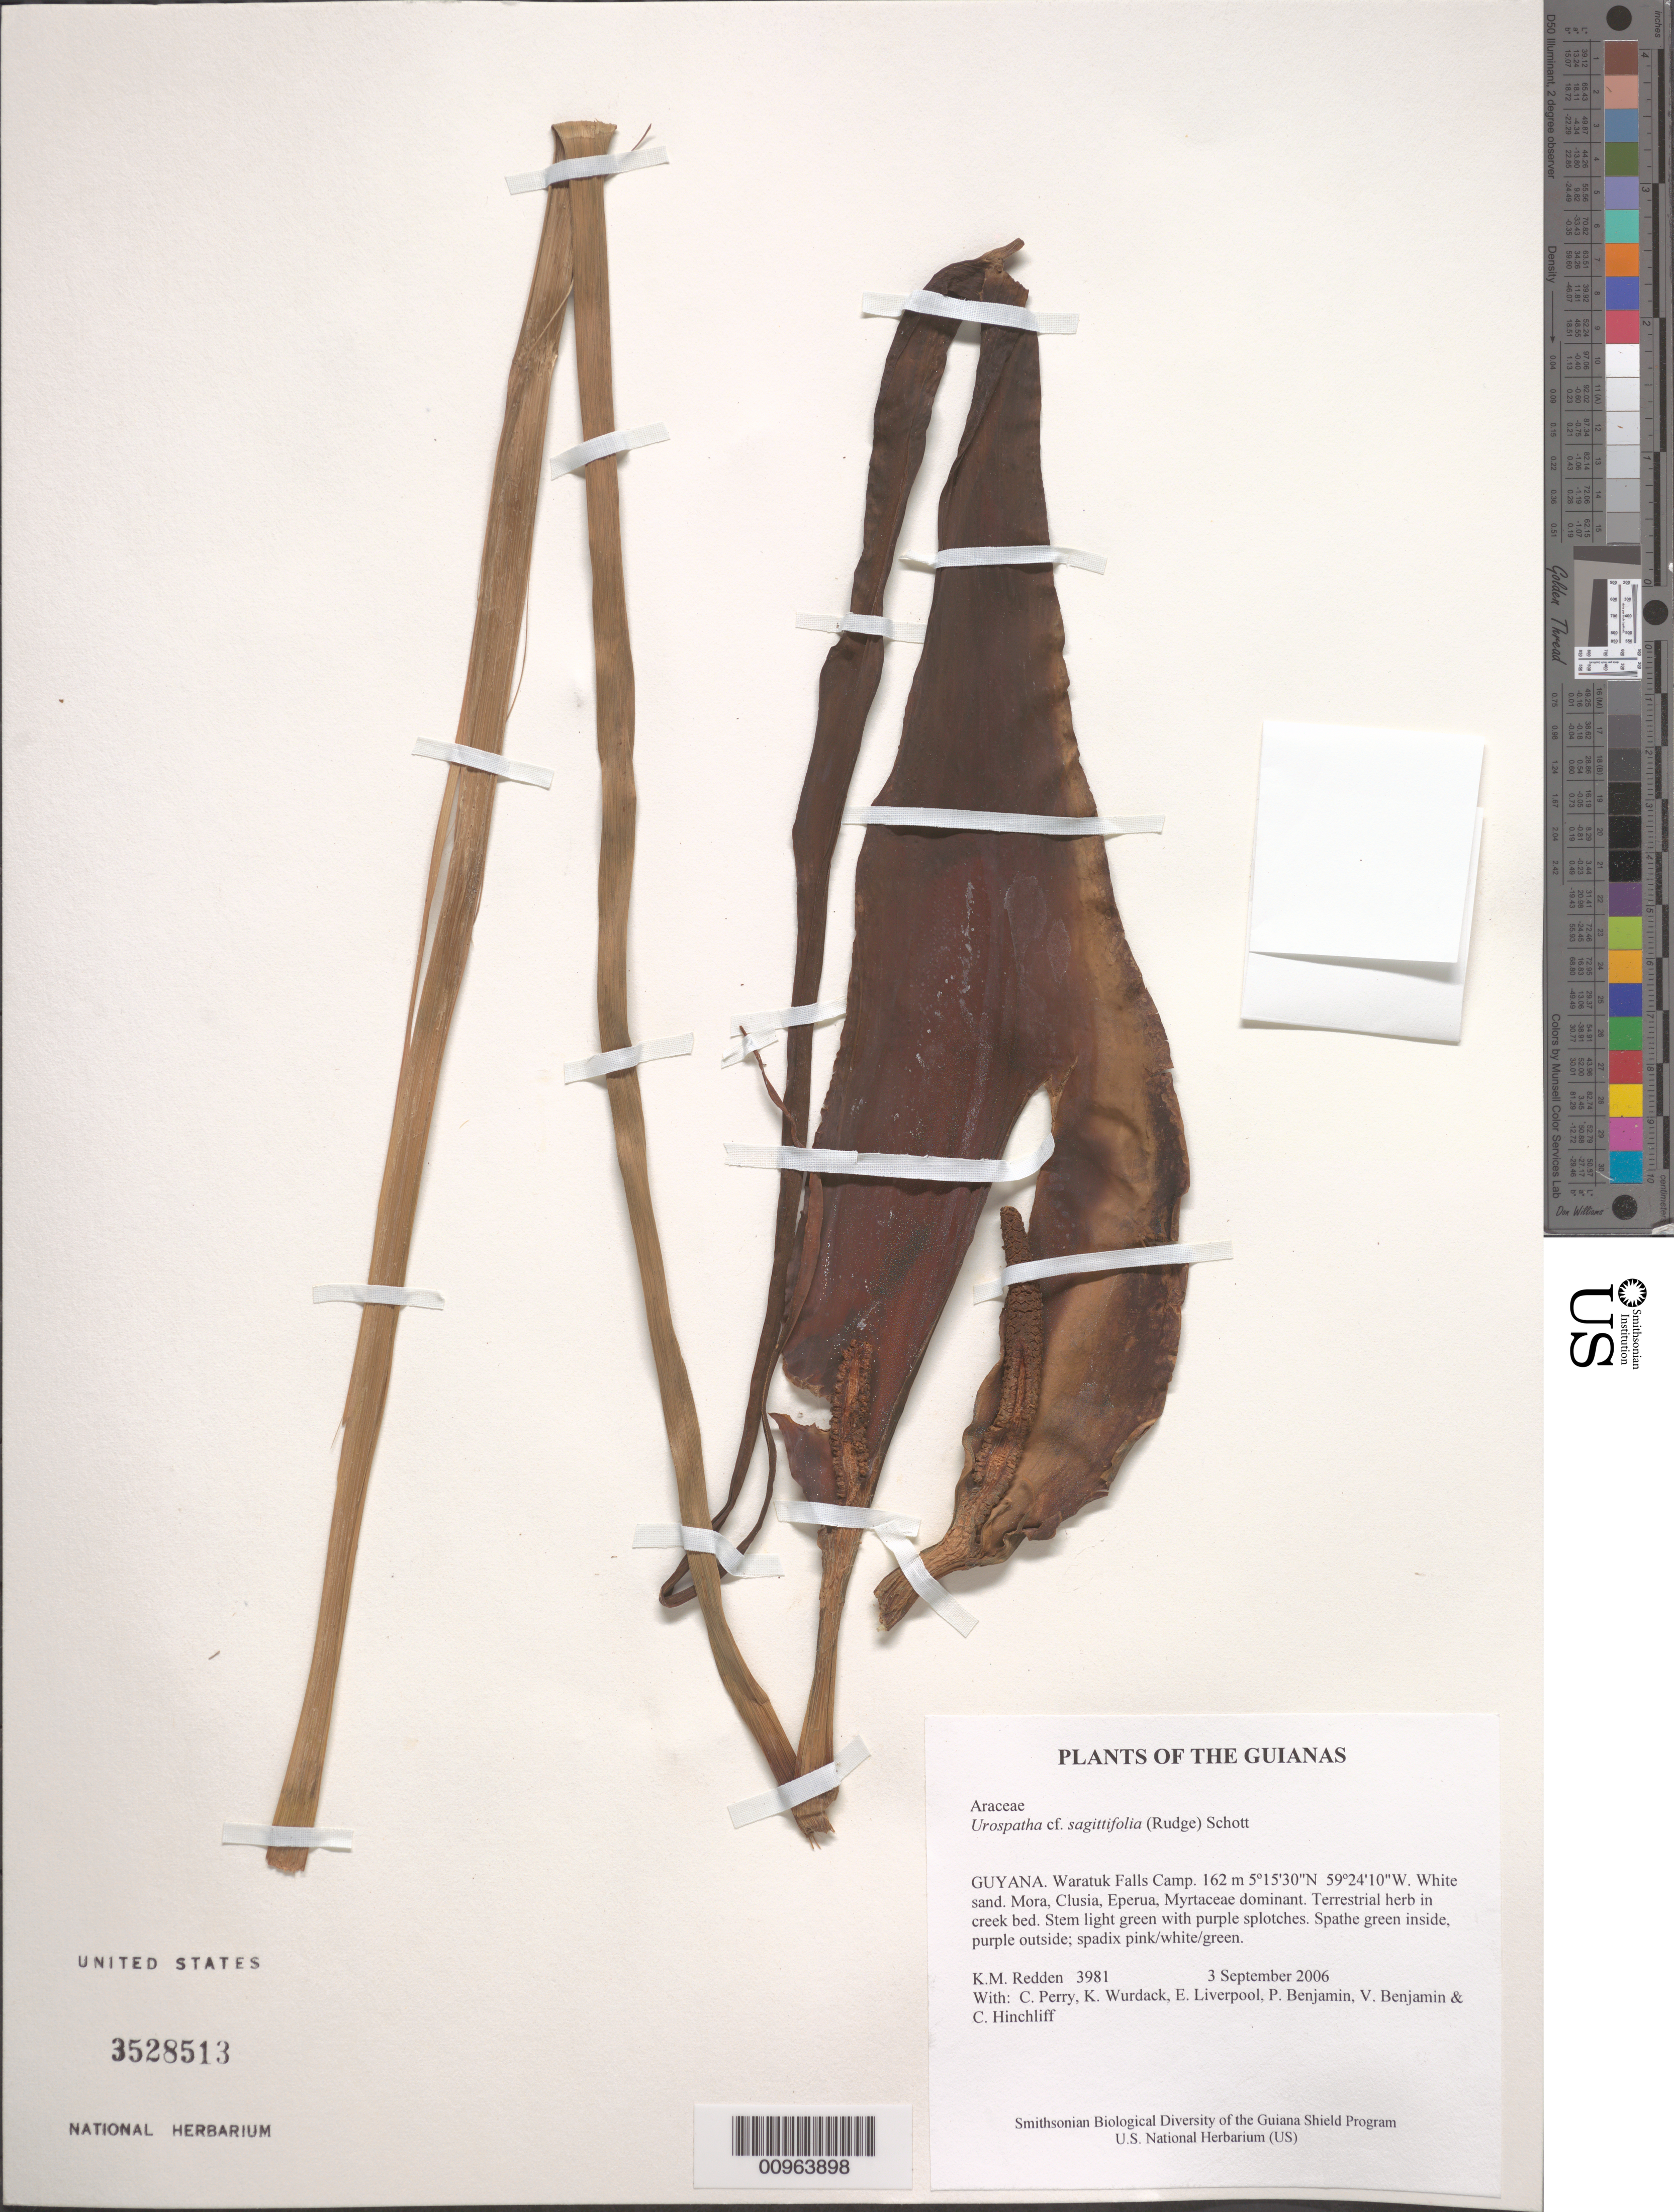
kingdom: Plantae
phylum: Tracheophyta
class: Liliopsida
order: Alismatales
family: Araceae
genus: Urospatha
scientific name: Urospatha sagittifolia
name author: (Rudge) Schott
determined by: Nicolson, Dan H.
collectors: K. M. Redden, C. Perry, K. Wurdack, E. Liverpool, P. Benjamin, V. Benjamin & C. E. Hinchliff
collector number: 3981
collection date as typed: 3 September 2006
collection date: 2006-09-03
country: Guyana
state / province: Potaro-Siparuni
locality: Waratuk Falls Camp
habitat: White sand. Mora, Clusia, Eperua, Myrtaceae dominant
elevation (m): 162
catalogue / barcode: US 3528513